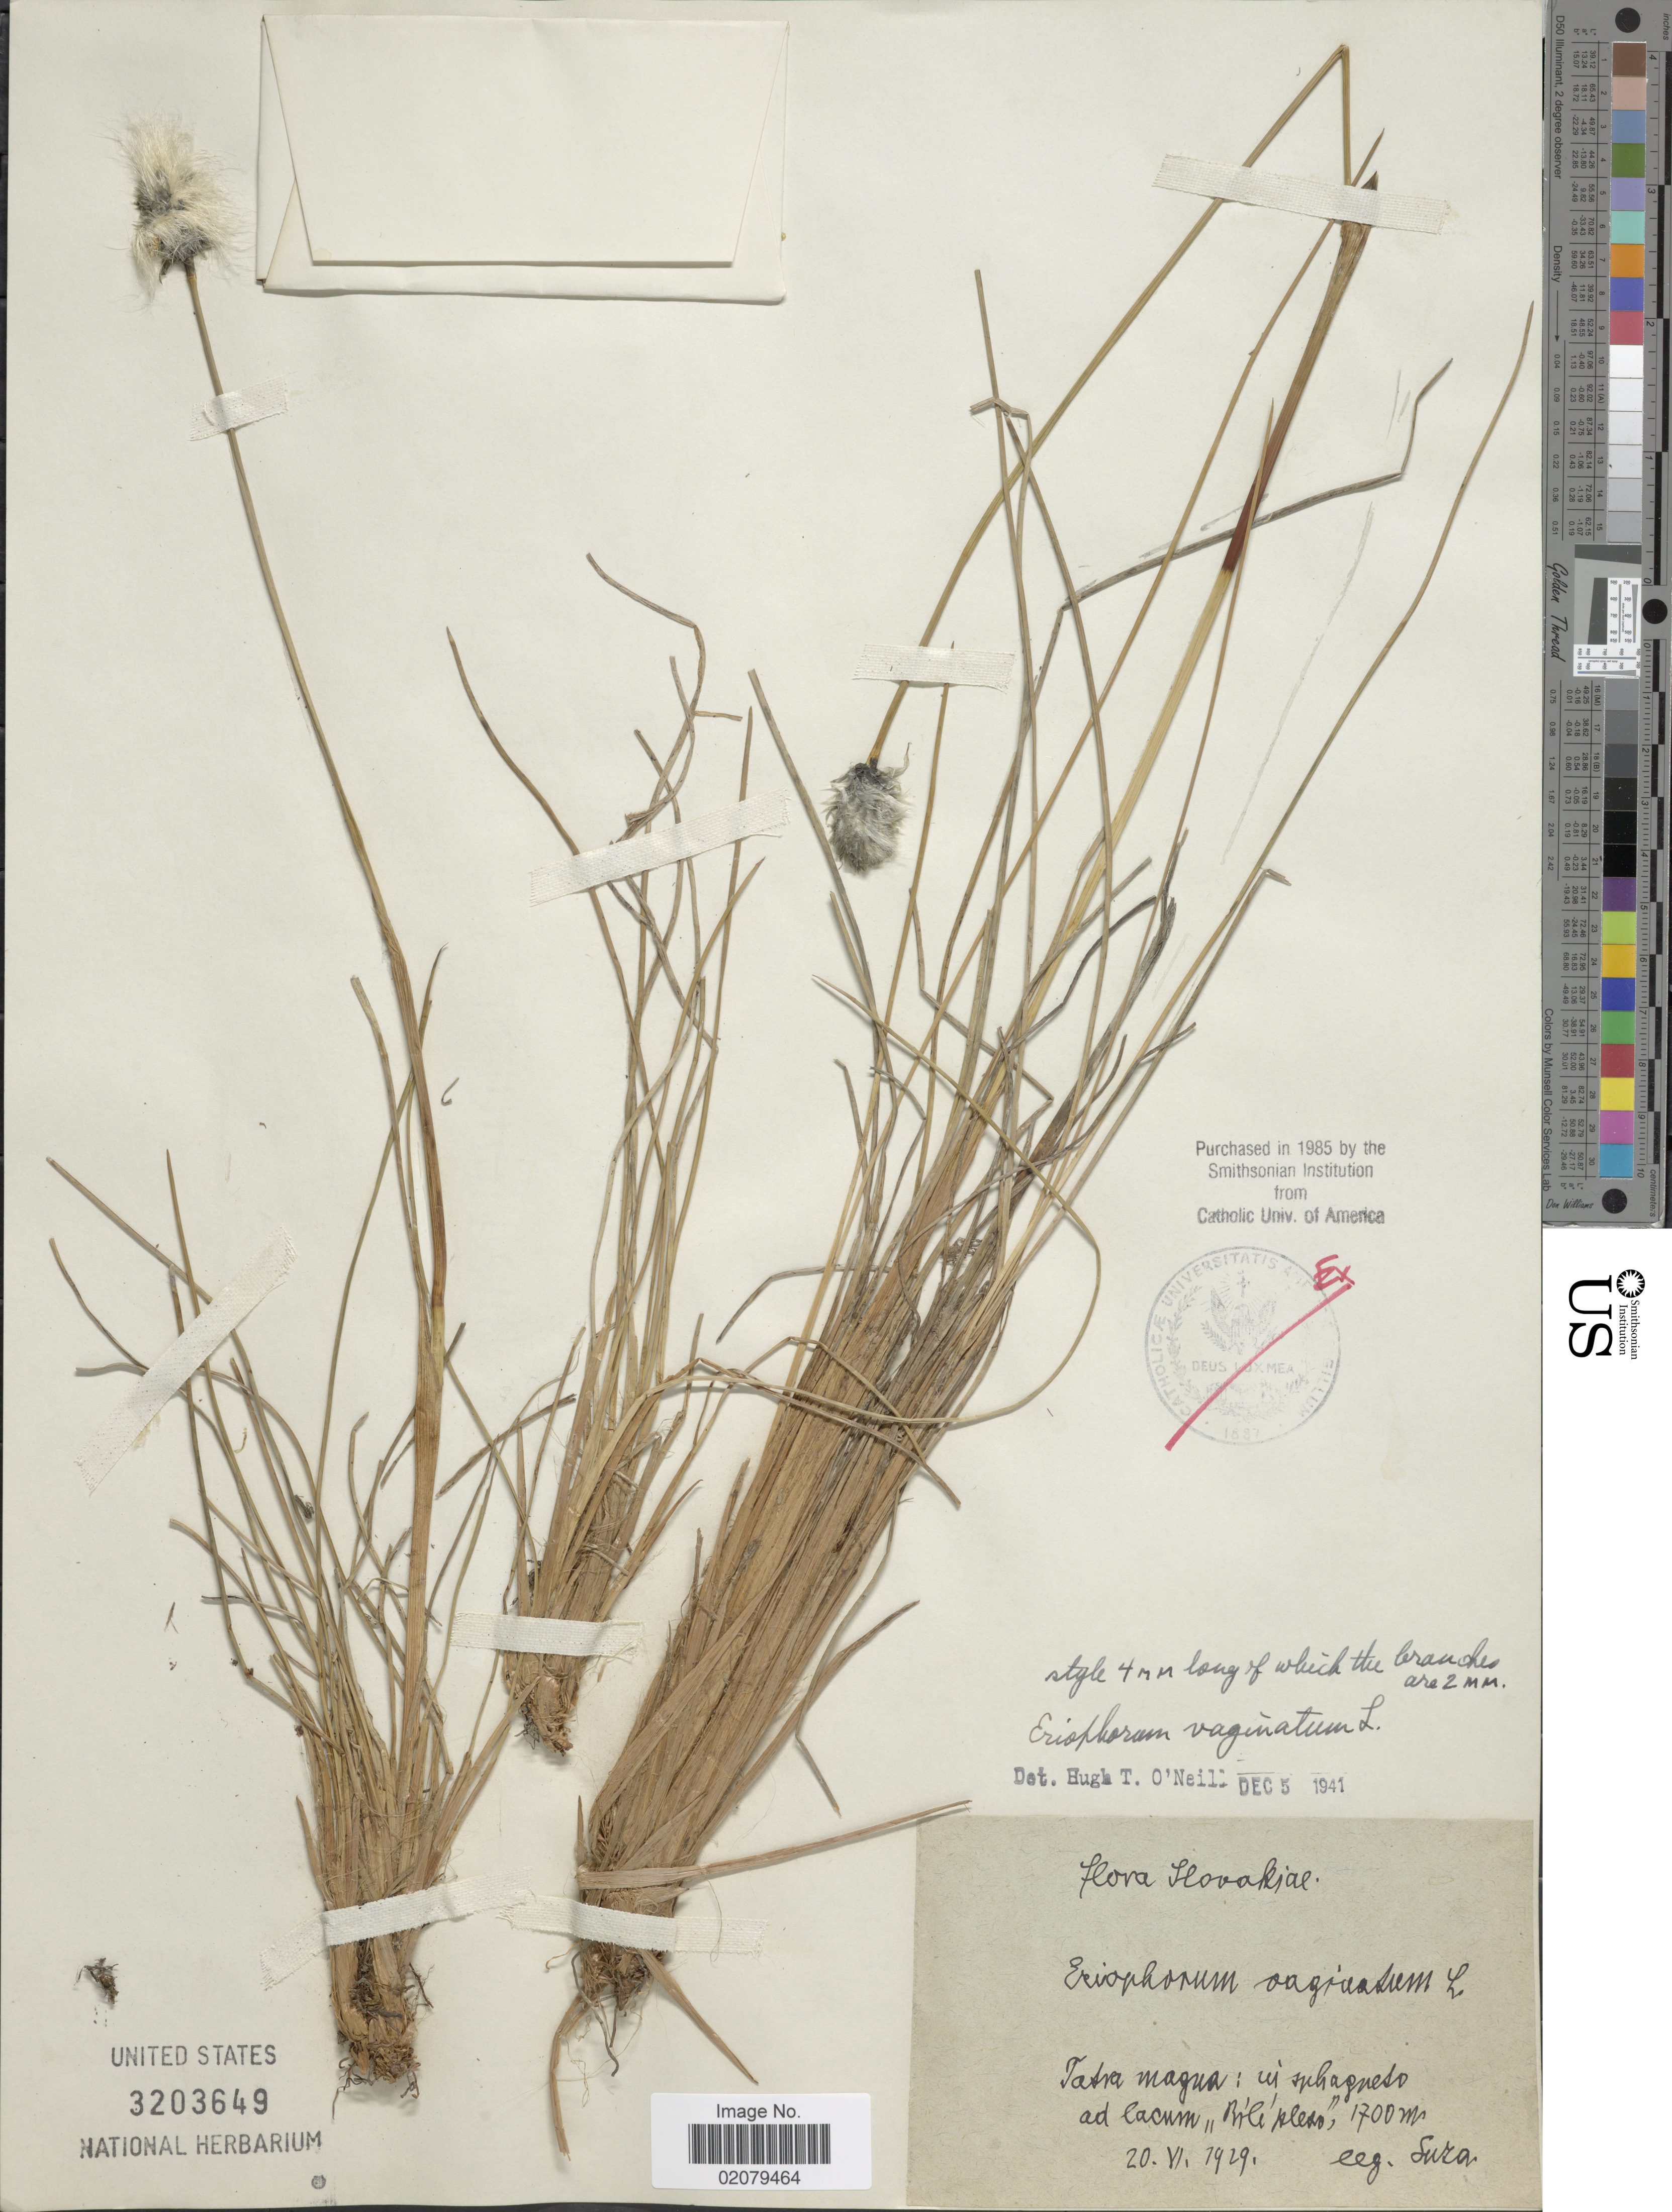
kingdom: Plantae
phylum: Tracheophyta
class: Liliopsida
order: Poales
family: Cyperaceae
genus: Eriophorum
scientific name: Eriophorum vaginatum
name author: L.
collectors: J. Suza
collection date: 1929-06-20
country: Slovakia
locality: Tatra magna; in sphagneso ad lacum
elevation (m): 1700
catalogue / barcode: US 3203649